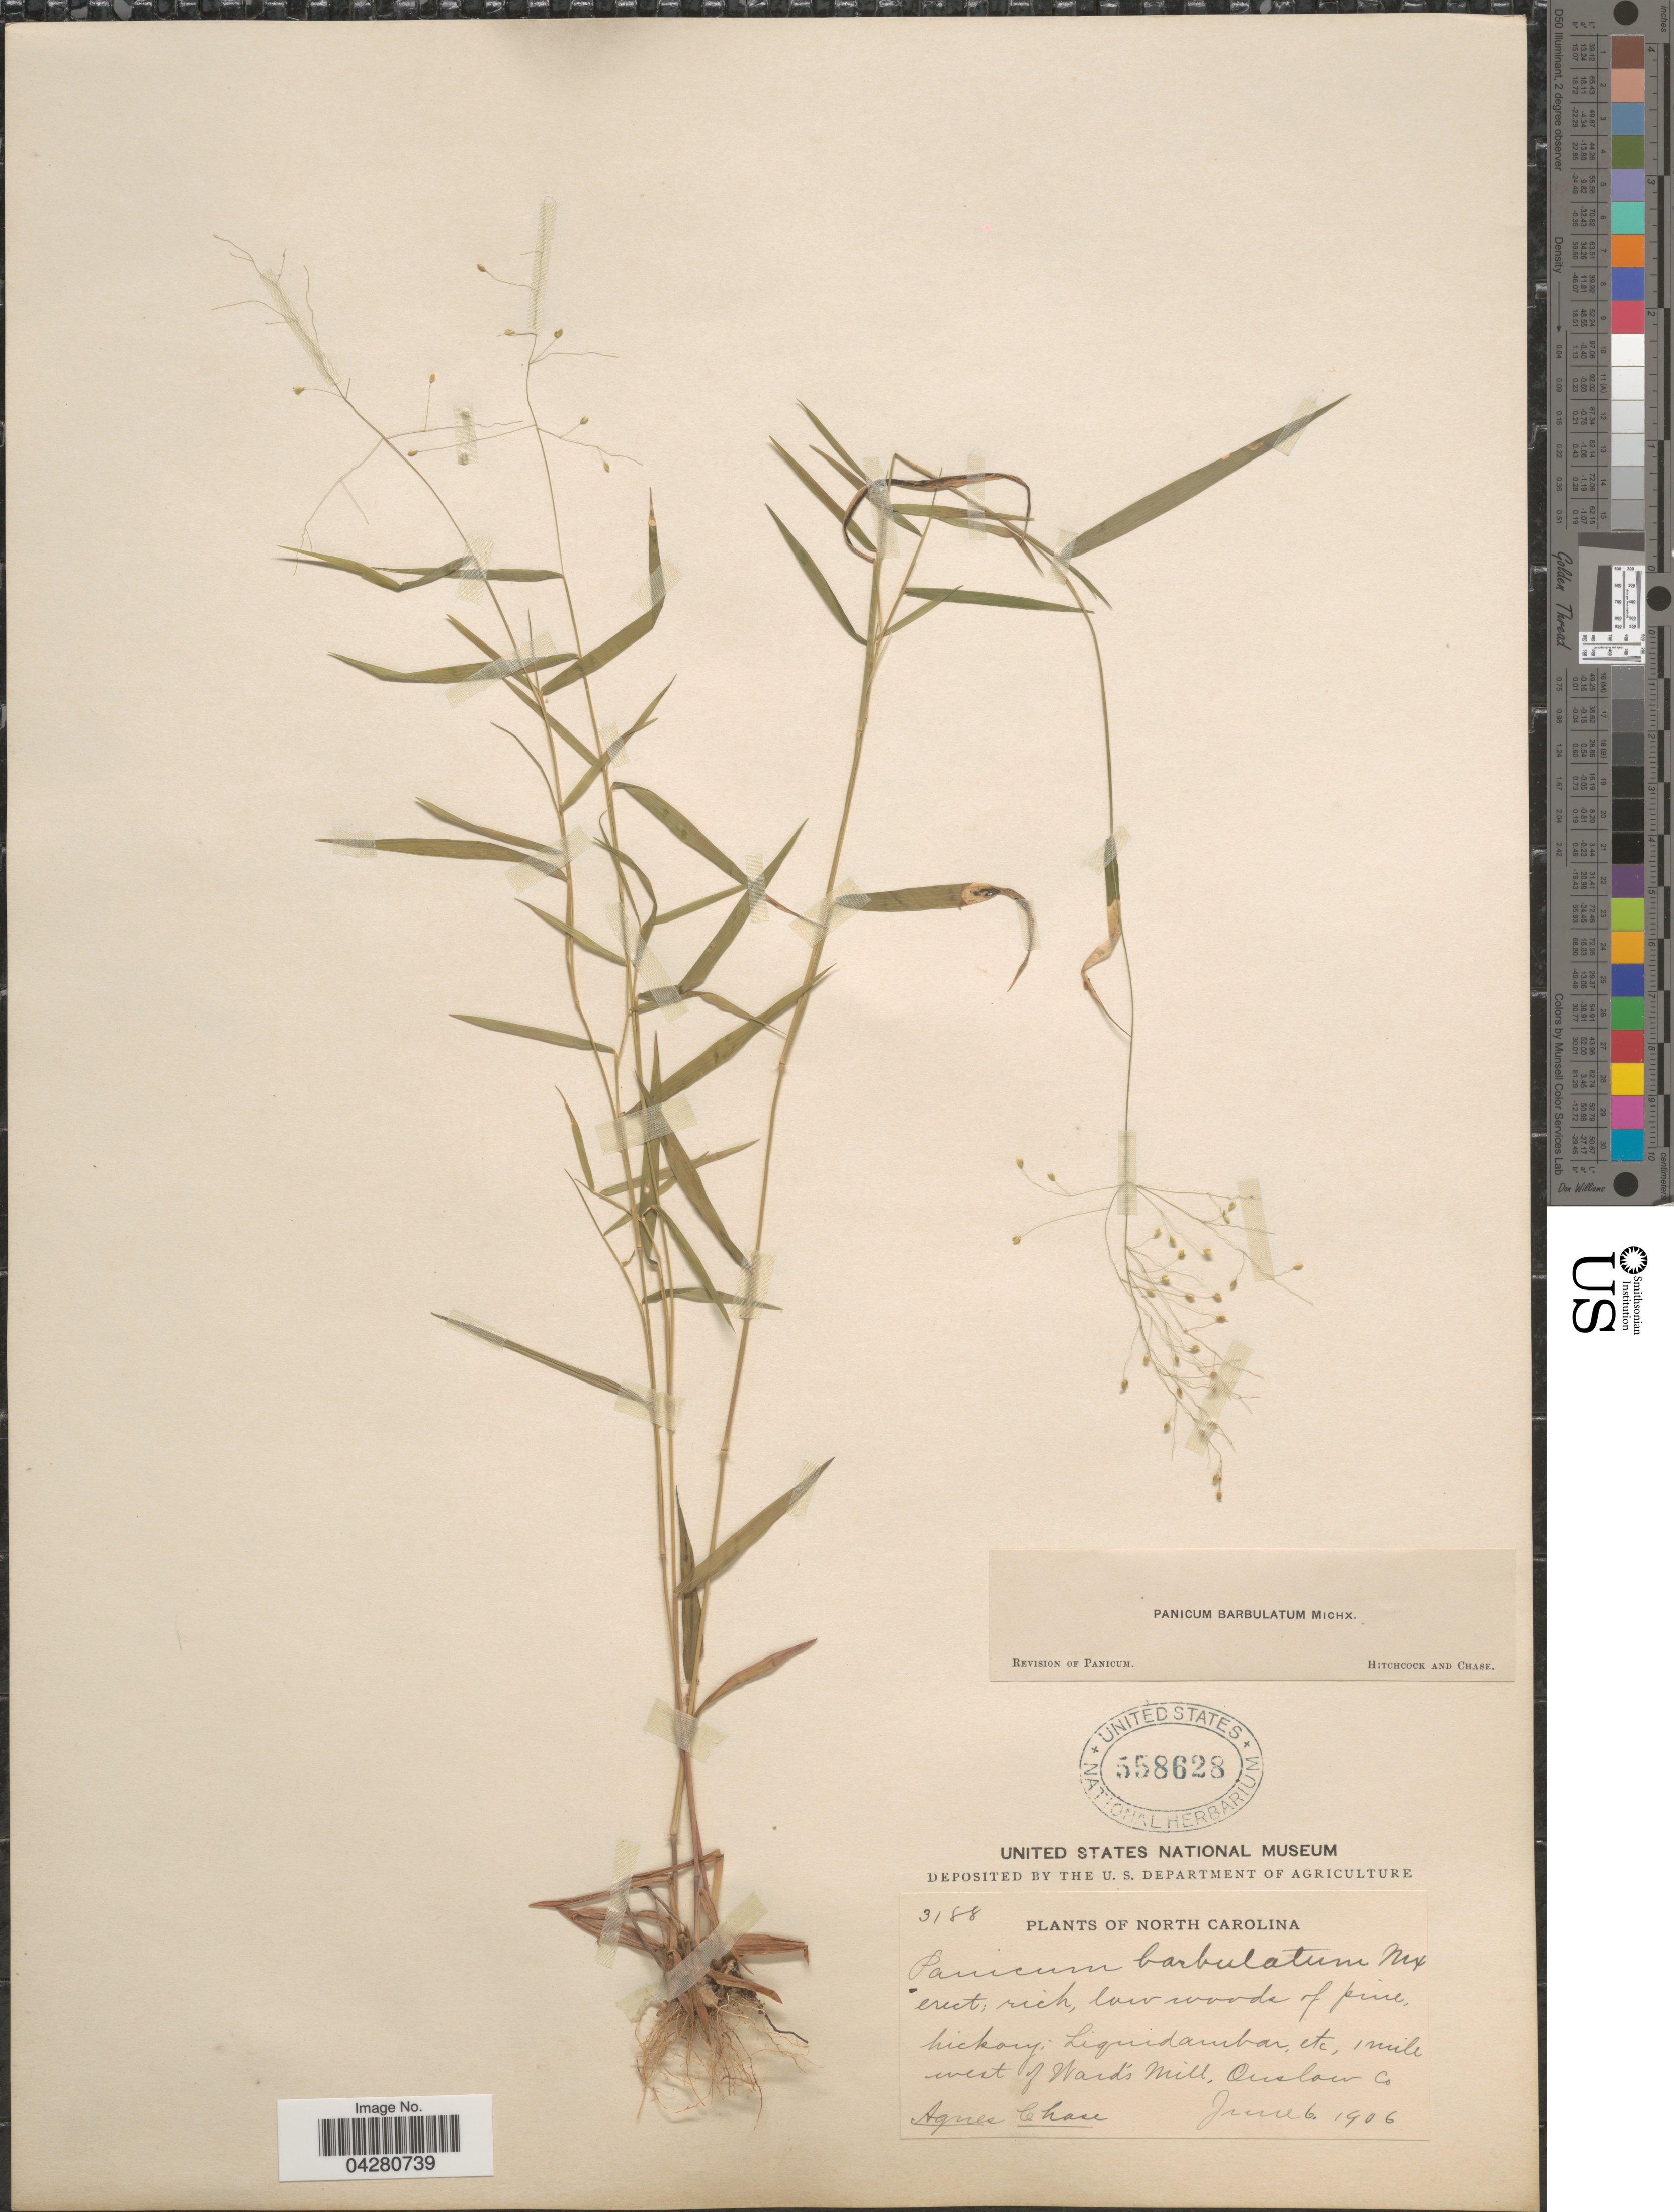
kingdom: Plantae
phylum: Tracheophyta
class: Liliopsida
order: Poales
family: Poaceae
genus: Dichanthelium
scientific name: Dichanthelium dichotomum var. dichotomum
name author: (L.) Gould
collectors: A. Chase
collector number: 3188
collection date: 1906-06-06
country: United States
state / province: North Carolina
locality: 1 mile west of Ward's Mill, Onslow Co.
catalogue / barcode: US 558628